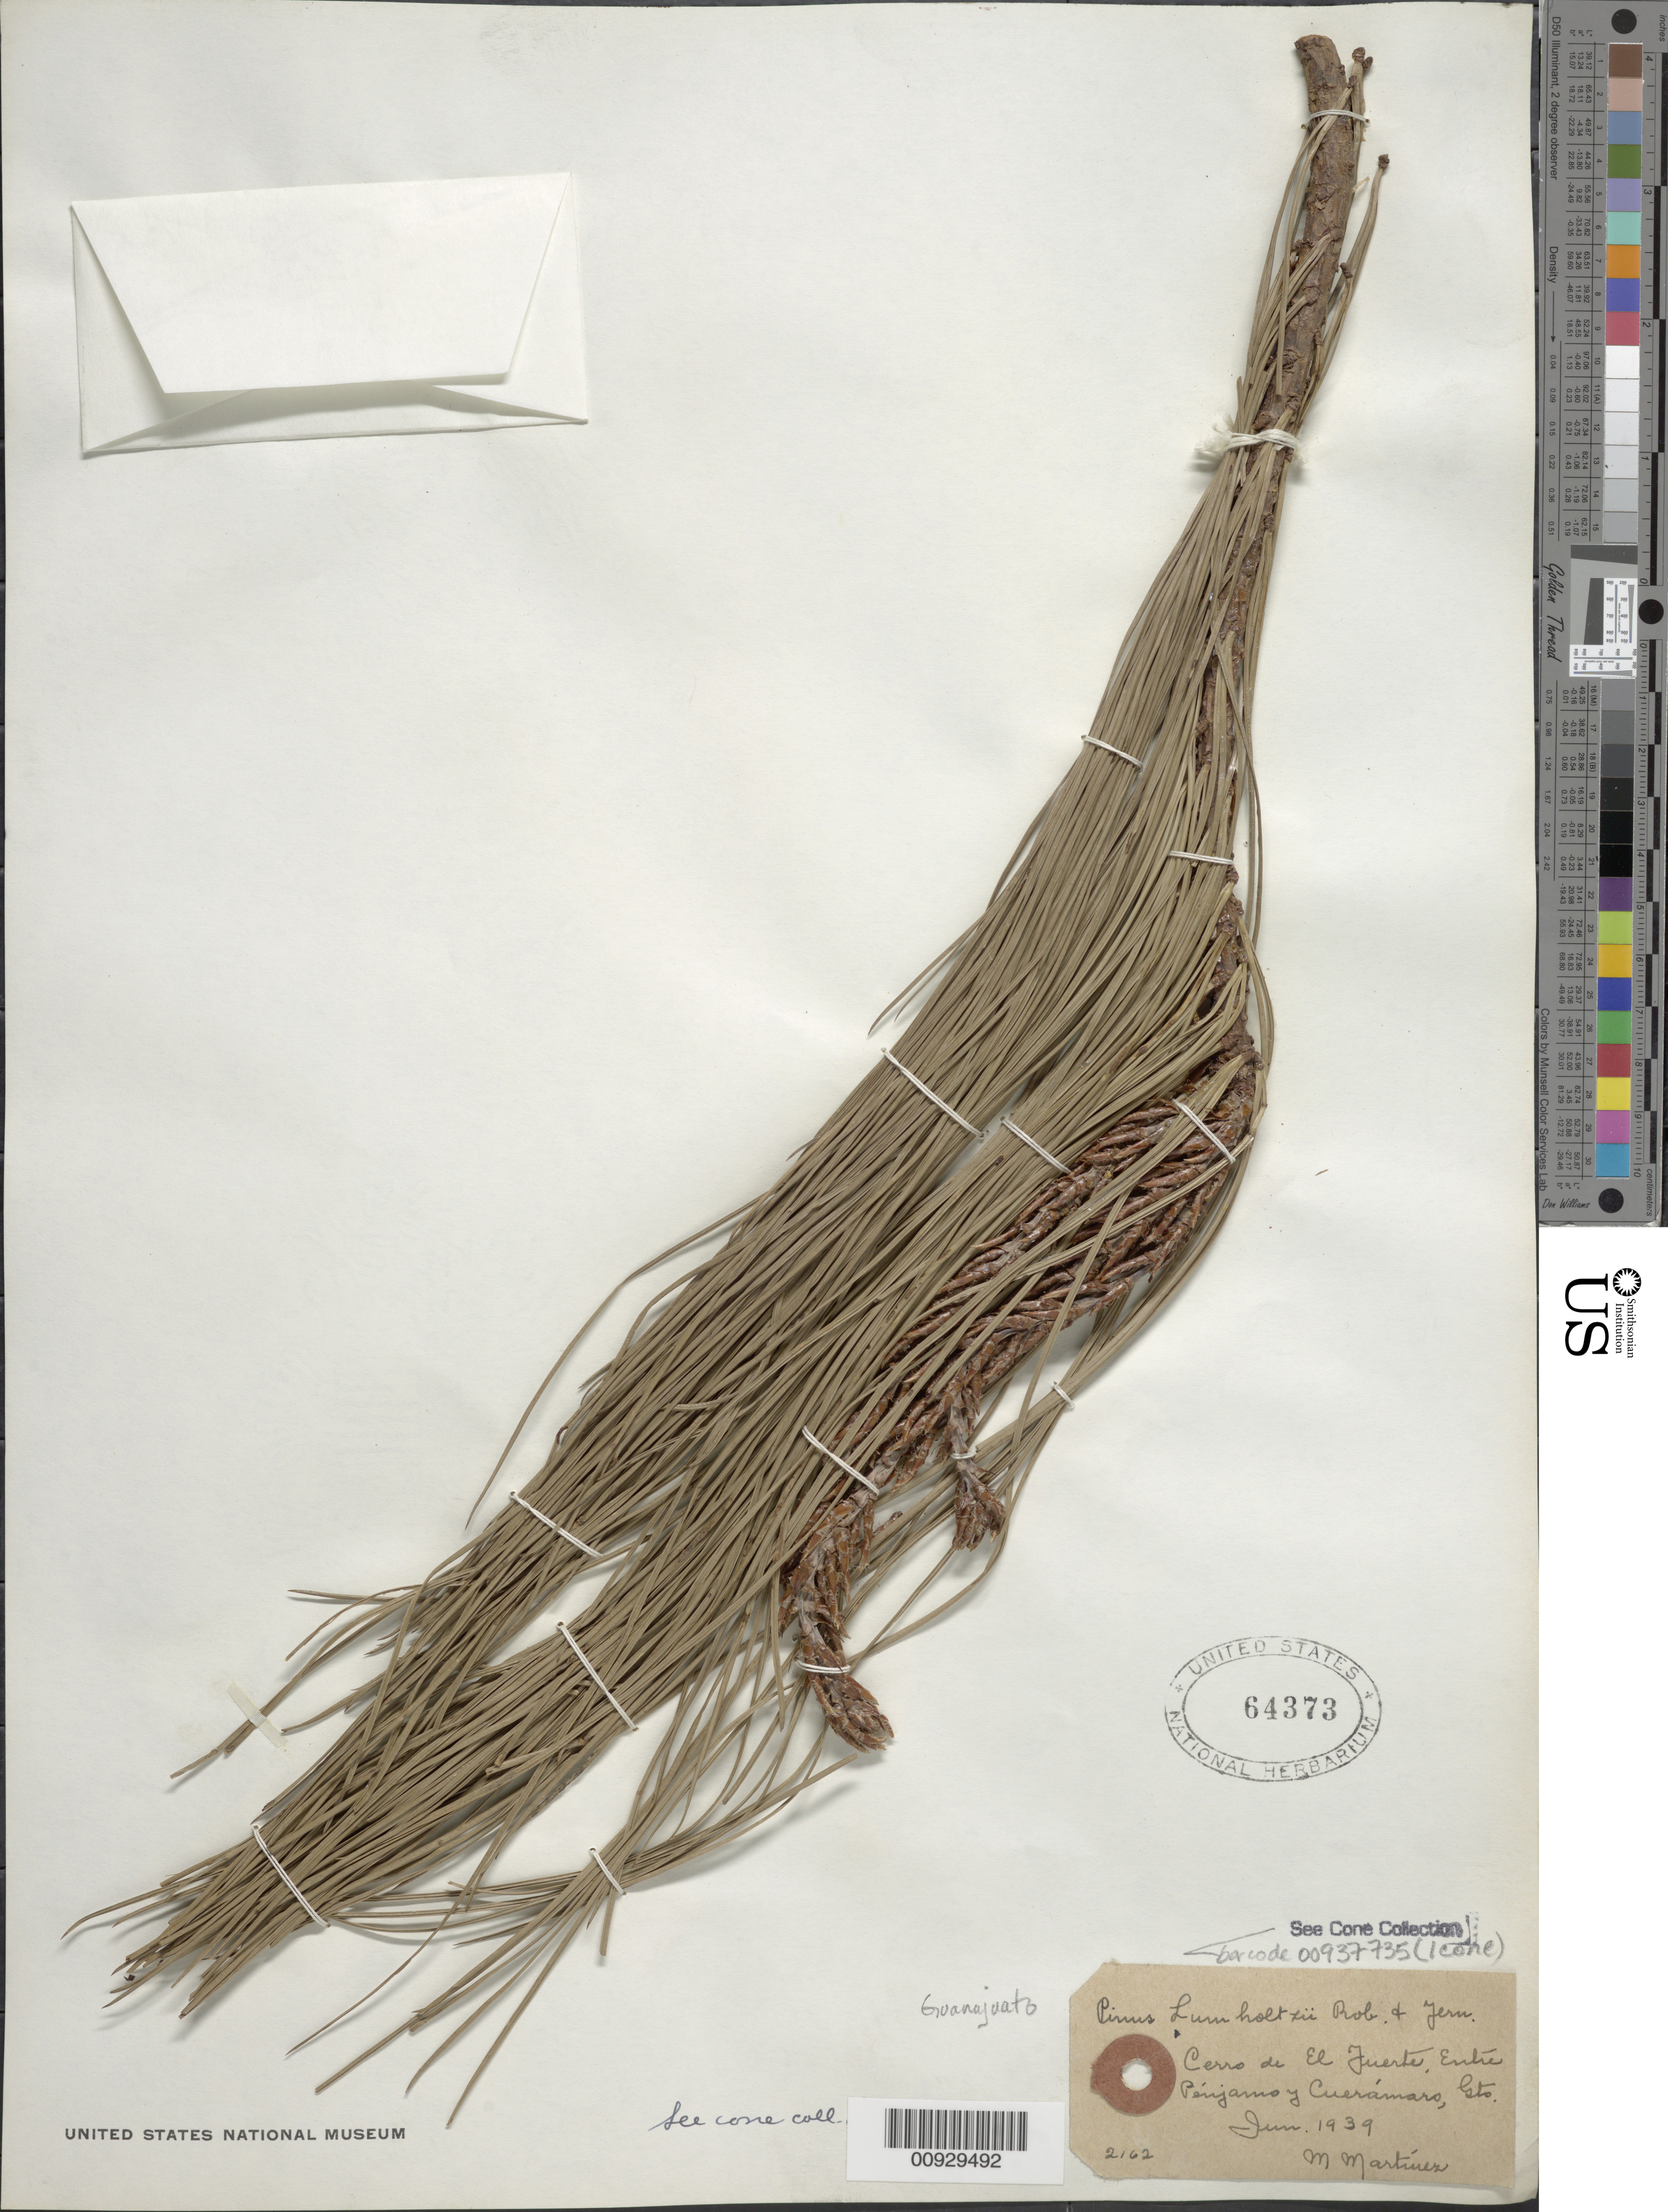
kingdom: Plantae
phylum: Tracheophyta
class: Pinopsida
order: Pinales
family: Pinaceae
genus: Pinus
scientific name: Pinus lumholtzii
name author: B.L. Rob. & Fernald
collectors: M. Martinez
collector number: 2162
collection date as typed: Jun 1939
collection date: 1939-06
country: Mexico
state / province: Guanajuato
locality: Cerro de El Fuerte. Entre Pénjamo y Cuerámaro.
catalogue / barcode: US 64373